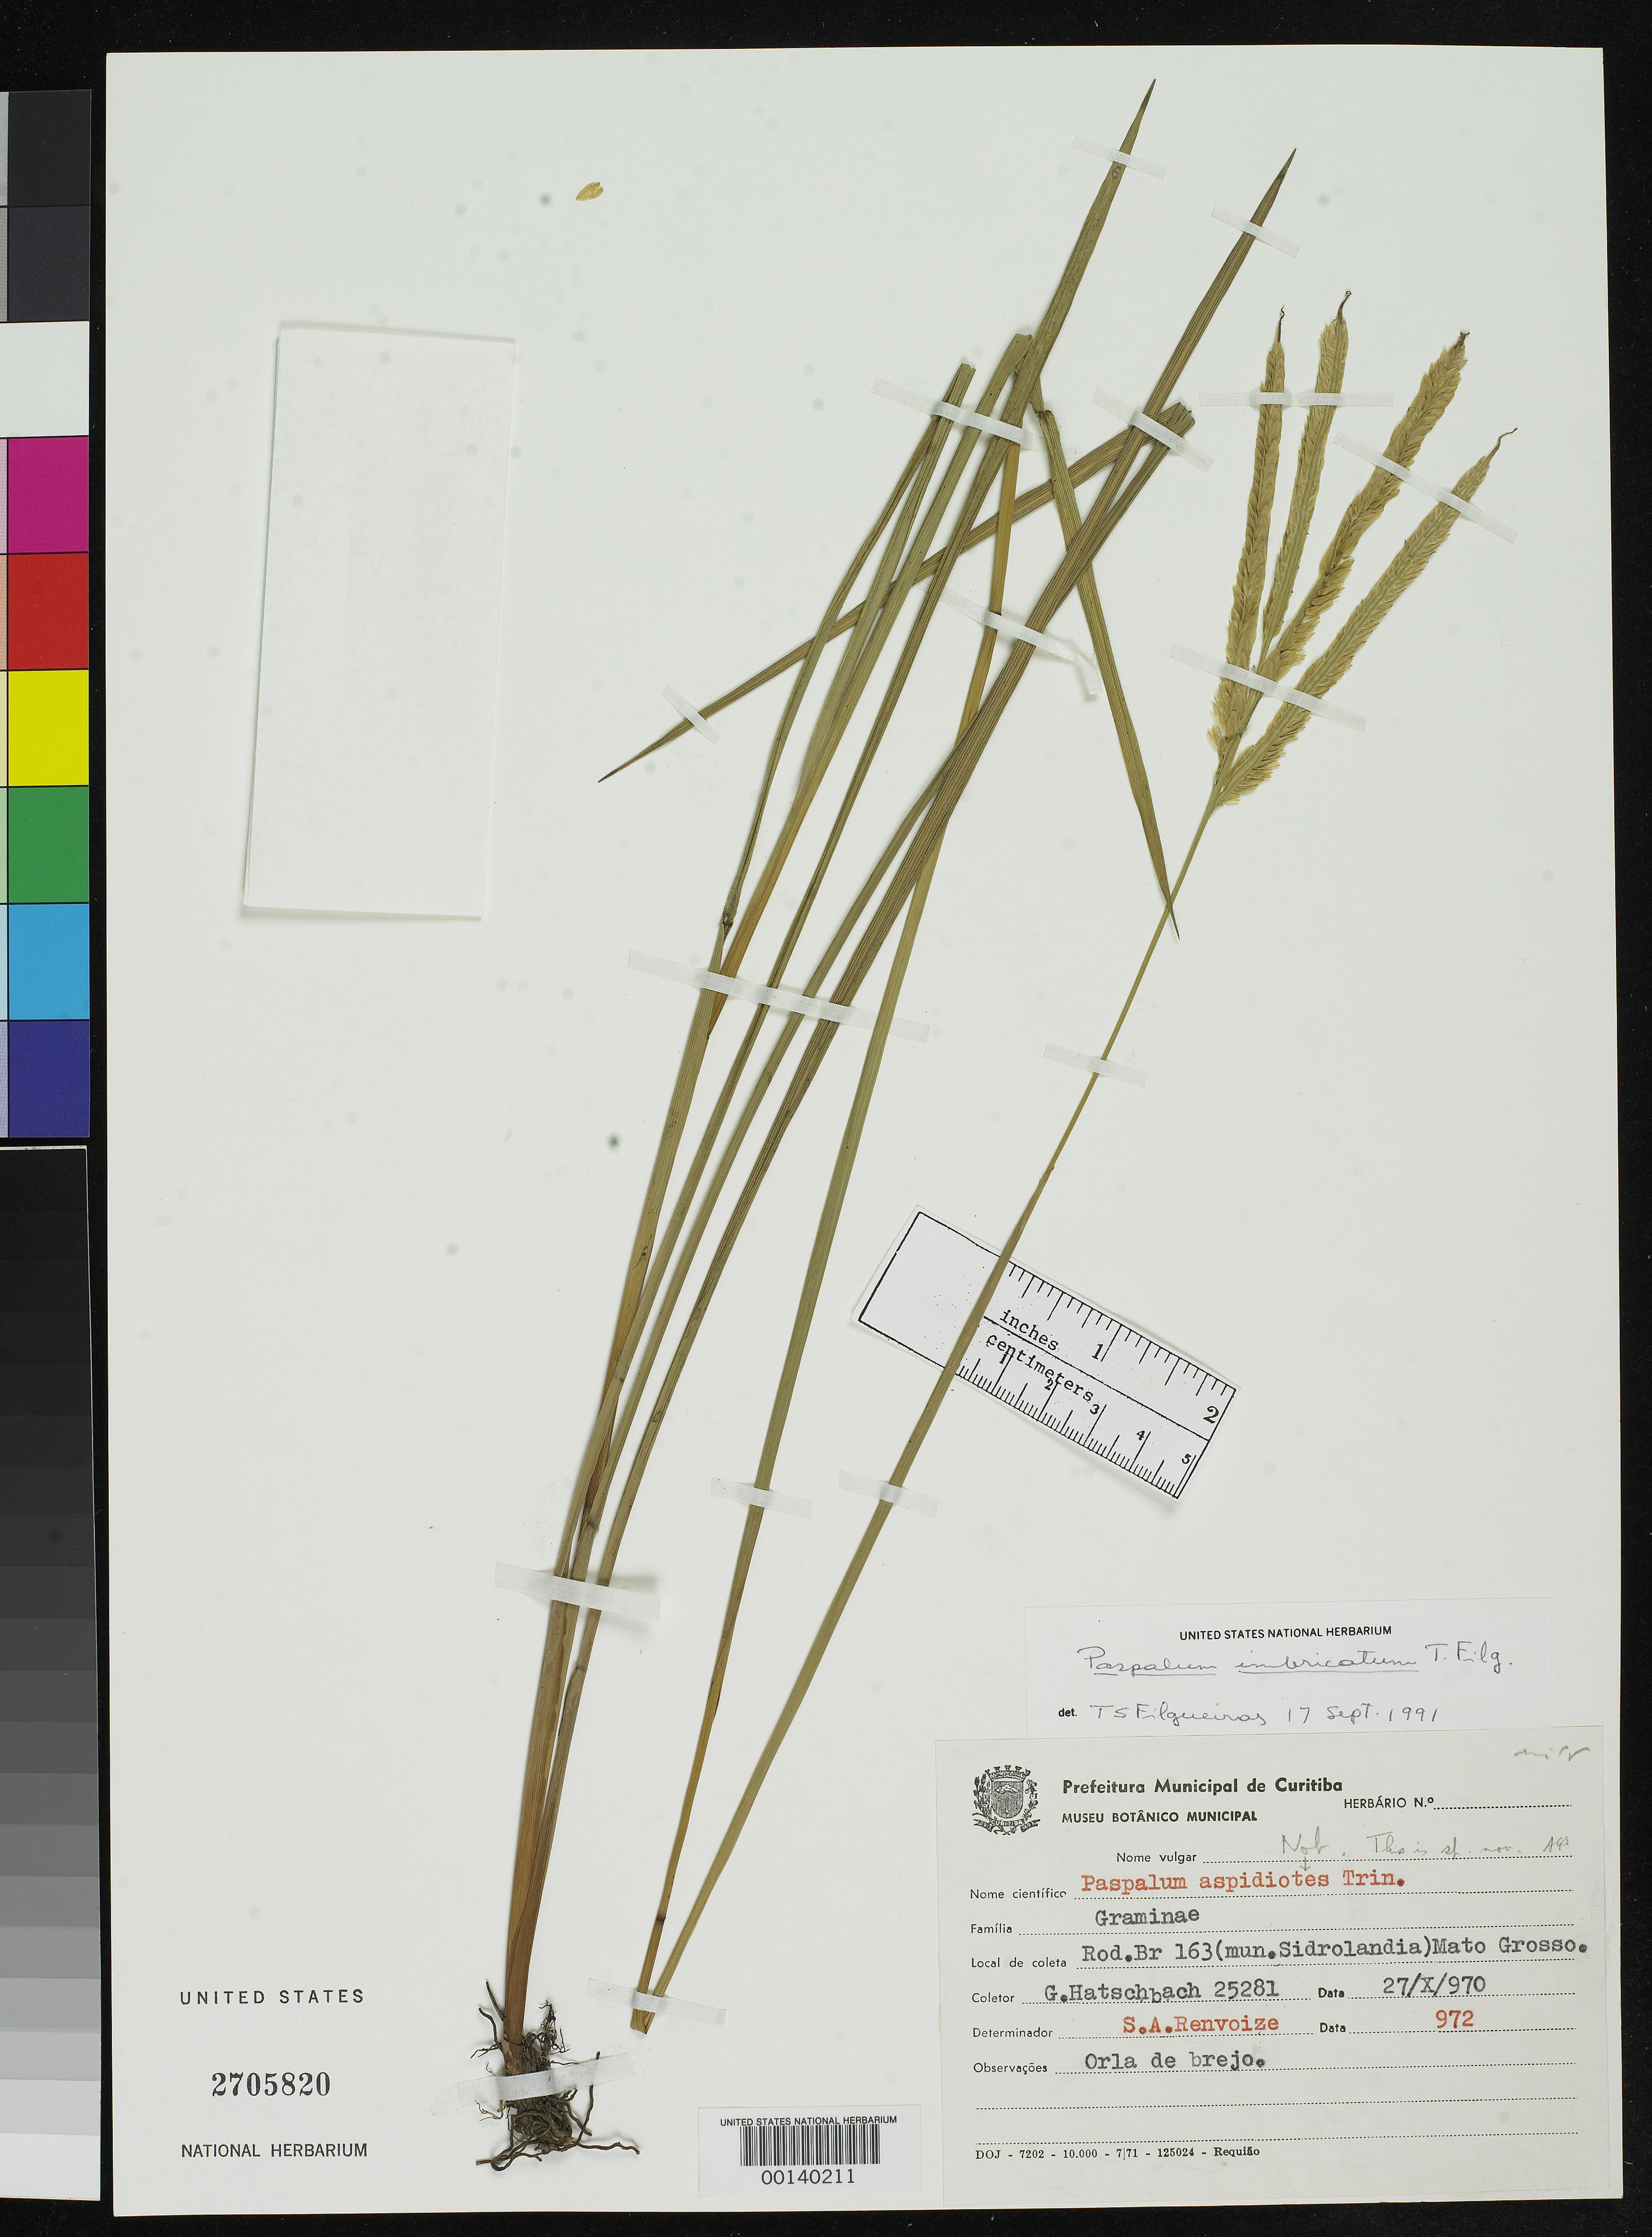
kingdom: Plantae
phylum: Tracheophyta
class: Liliopsida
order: Poales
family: Poaceae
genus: Paspalum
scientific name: Paspalum imbricatum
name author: Filg.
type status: Holotype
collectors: G. Hatschbach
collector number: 25281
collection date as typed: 27 Oct 1970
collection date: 1970-10-27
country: Brazil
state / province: Mato Grosso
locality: Mun. Sidrolandia.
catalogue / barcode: US 2705820